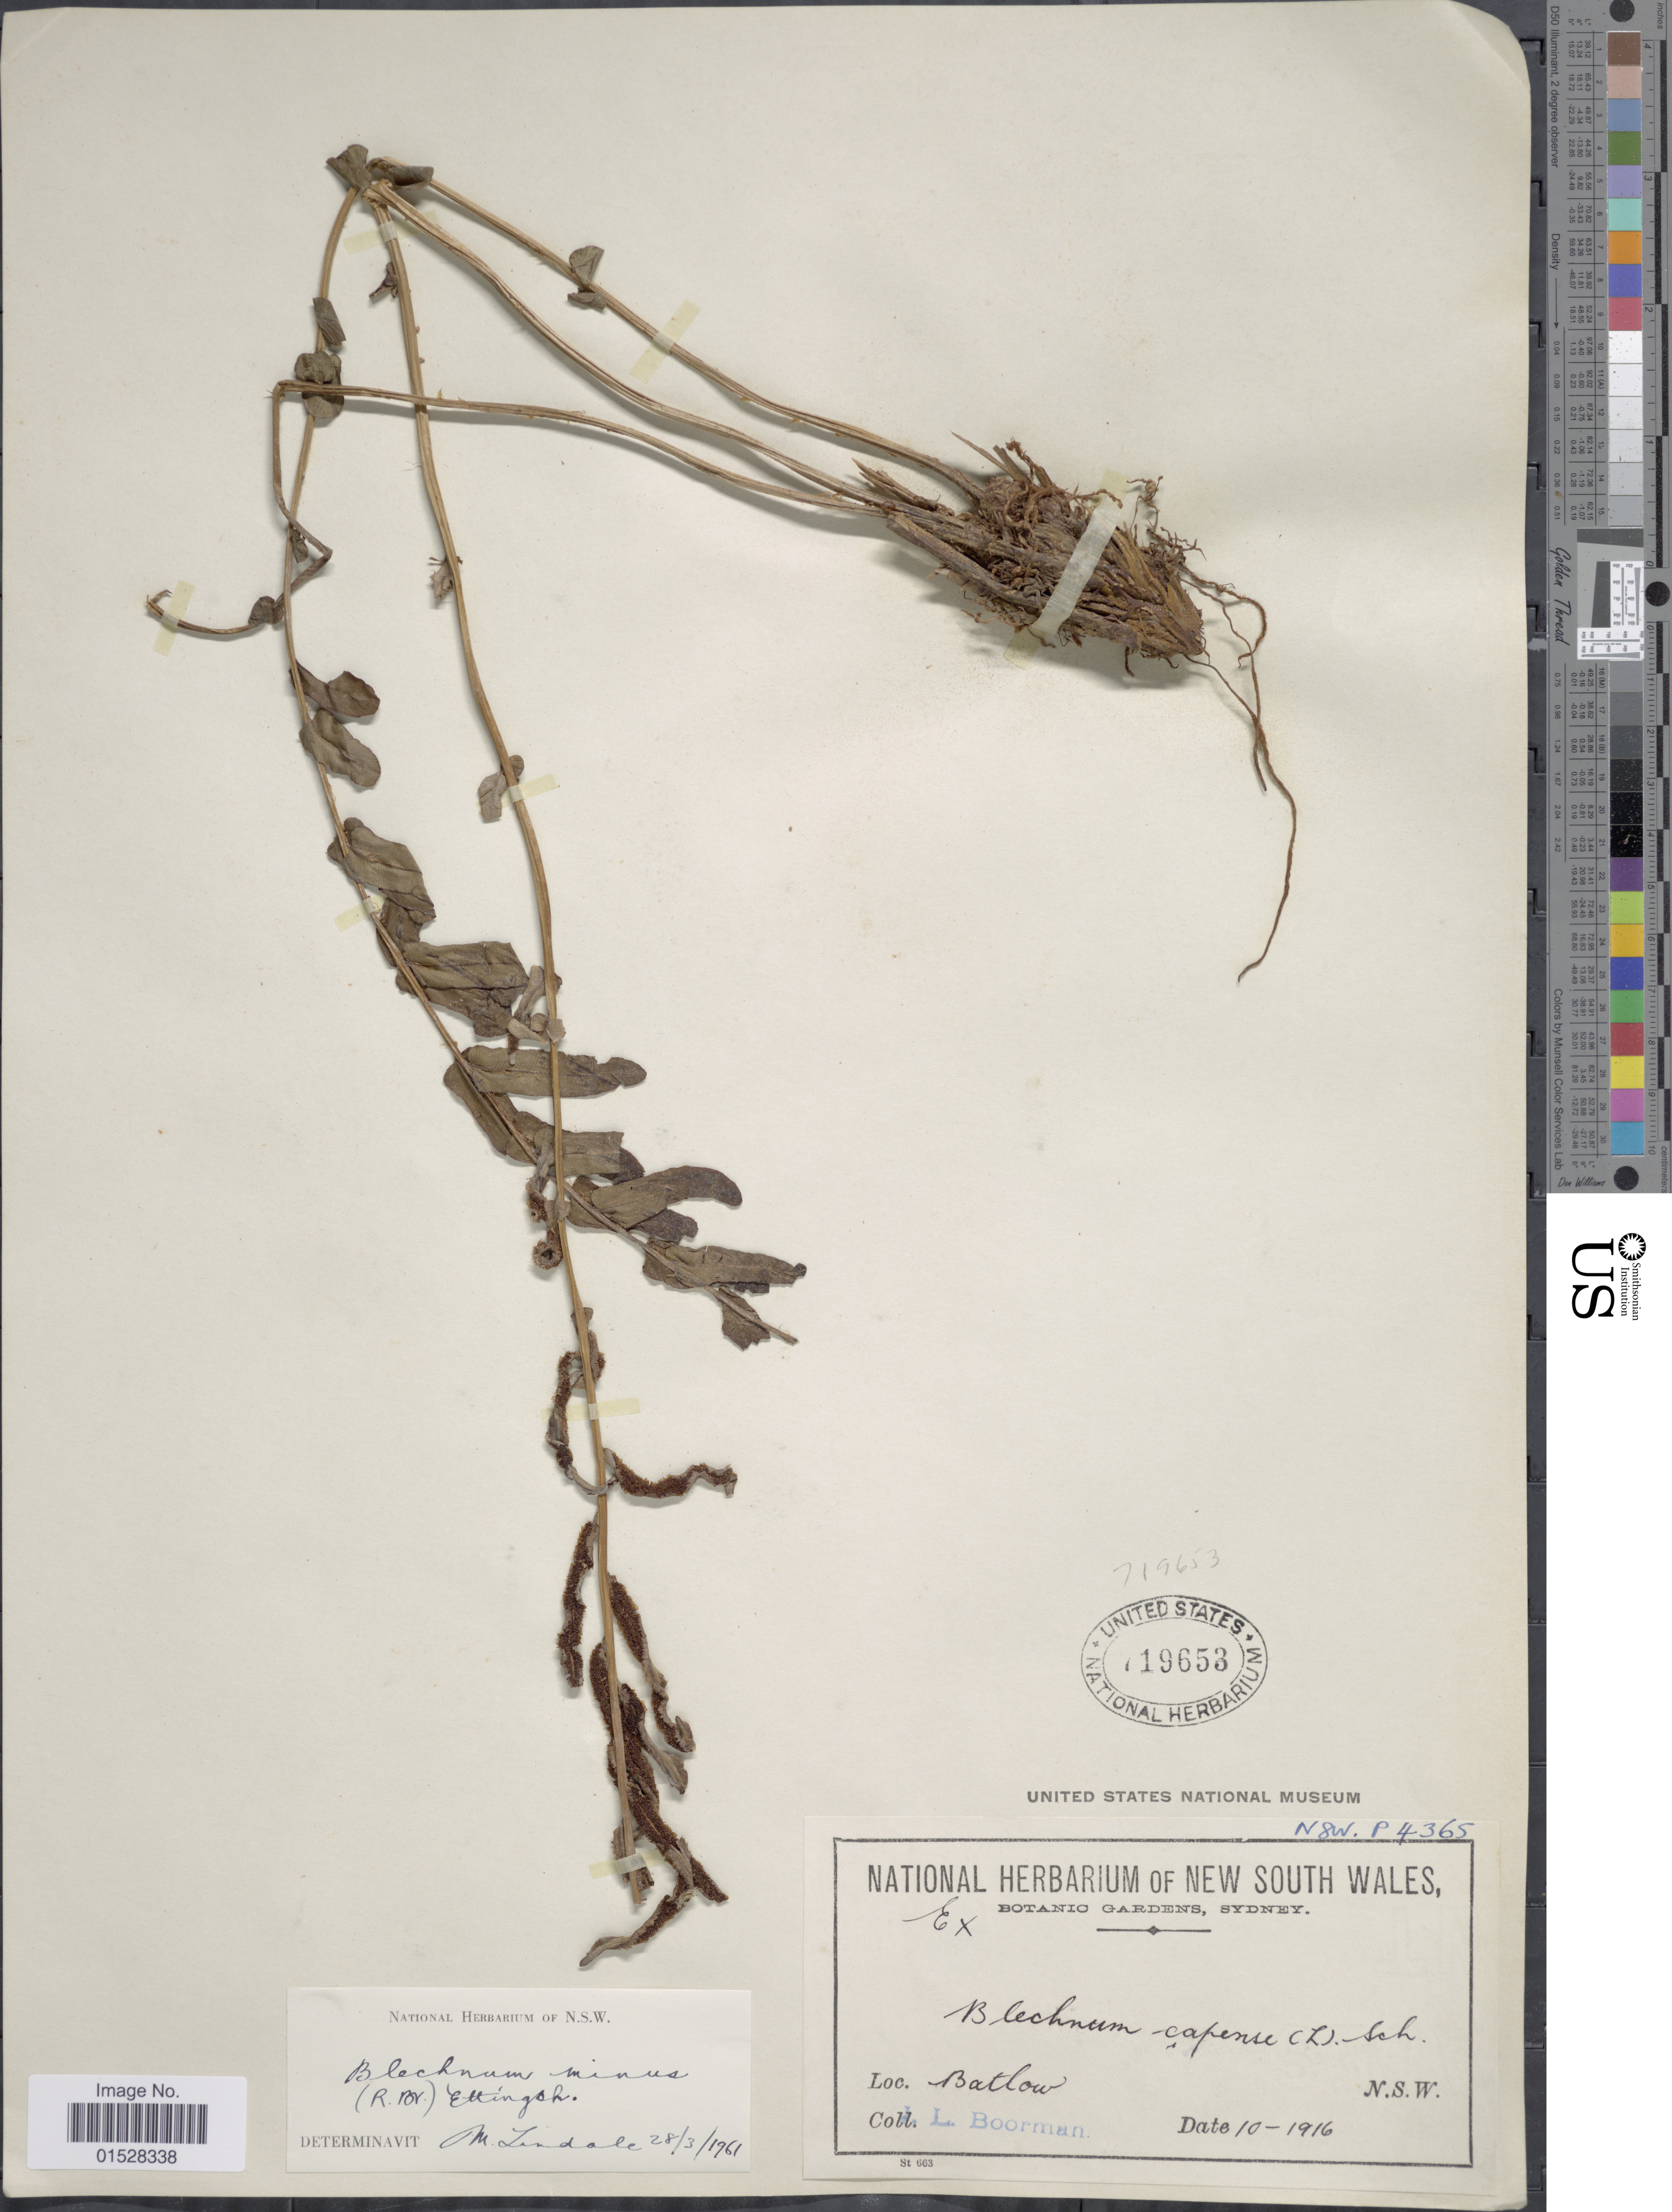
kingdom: Plantae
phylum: Tracheophyta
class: Polypodiopsida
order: Polypodiales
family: Blechnaceae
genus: Blechnum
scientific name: Blechnum minus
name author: (R. Br.) Ettingsh.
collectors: J. Boorman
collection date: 1916-10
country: Australia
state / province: New South Wales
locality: Batlow.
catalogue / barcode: US 719653